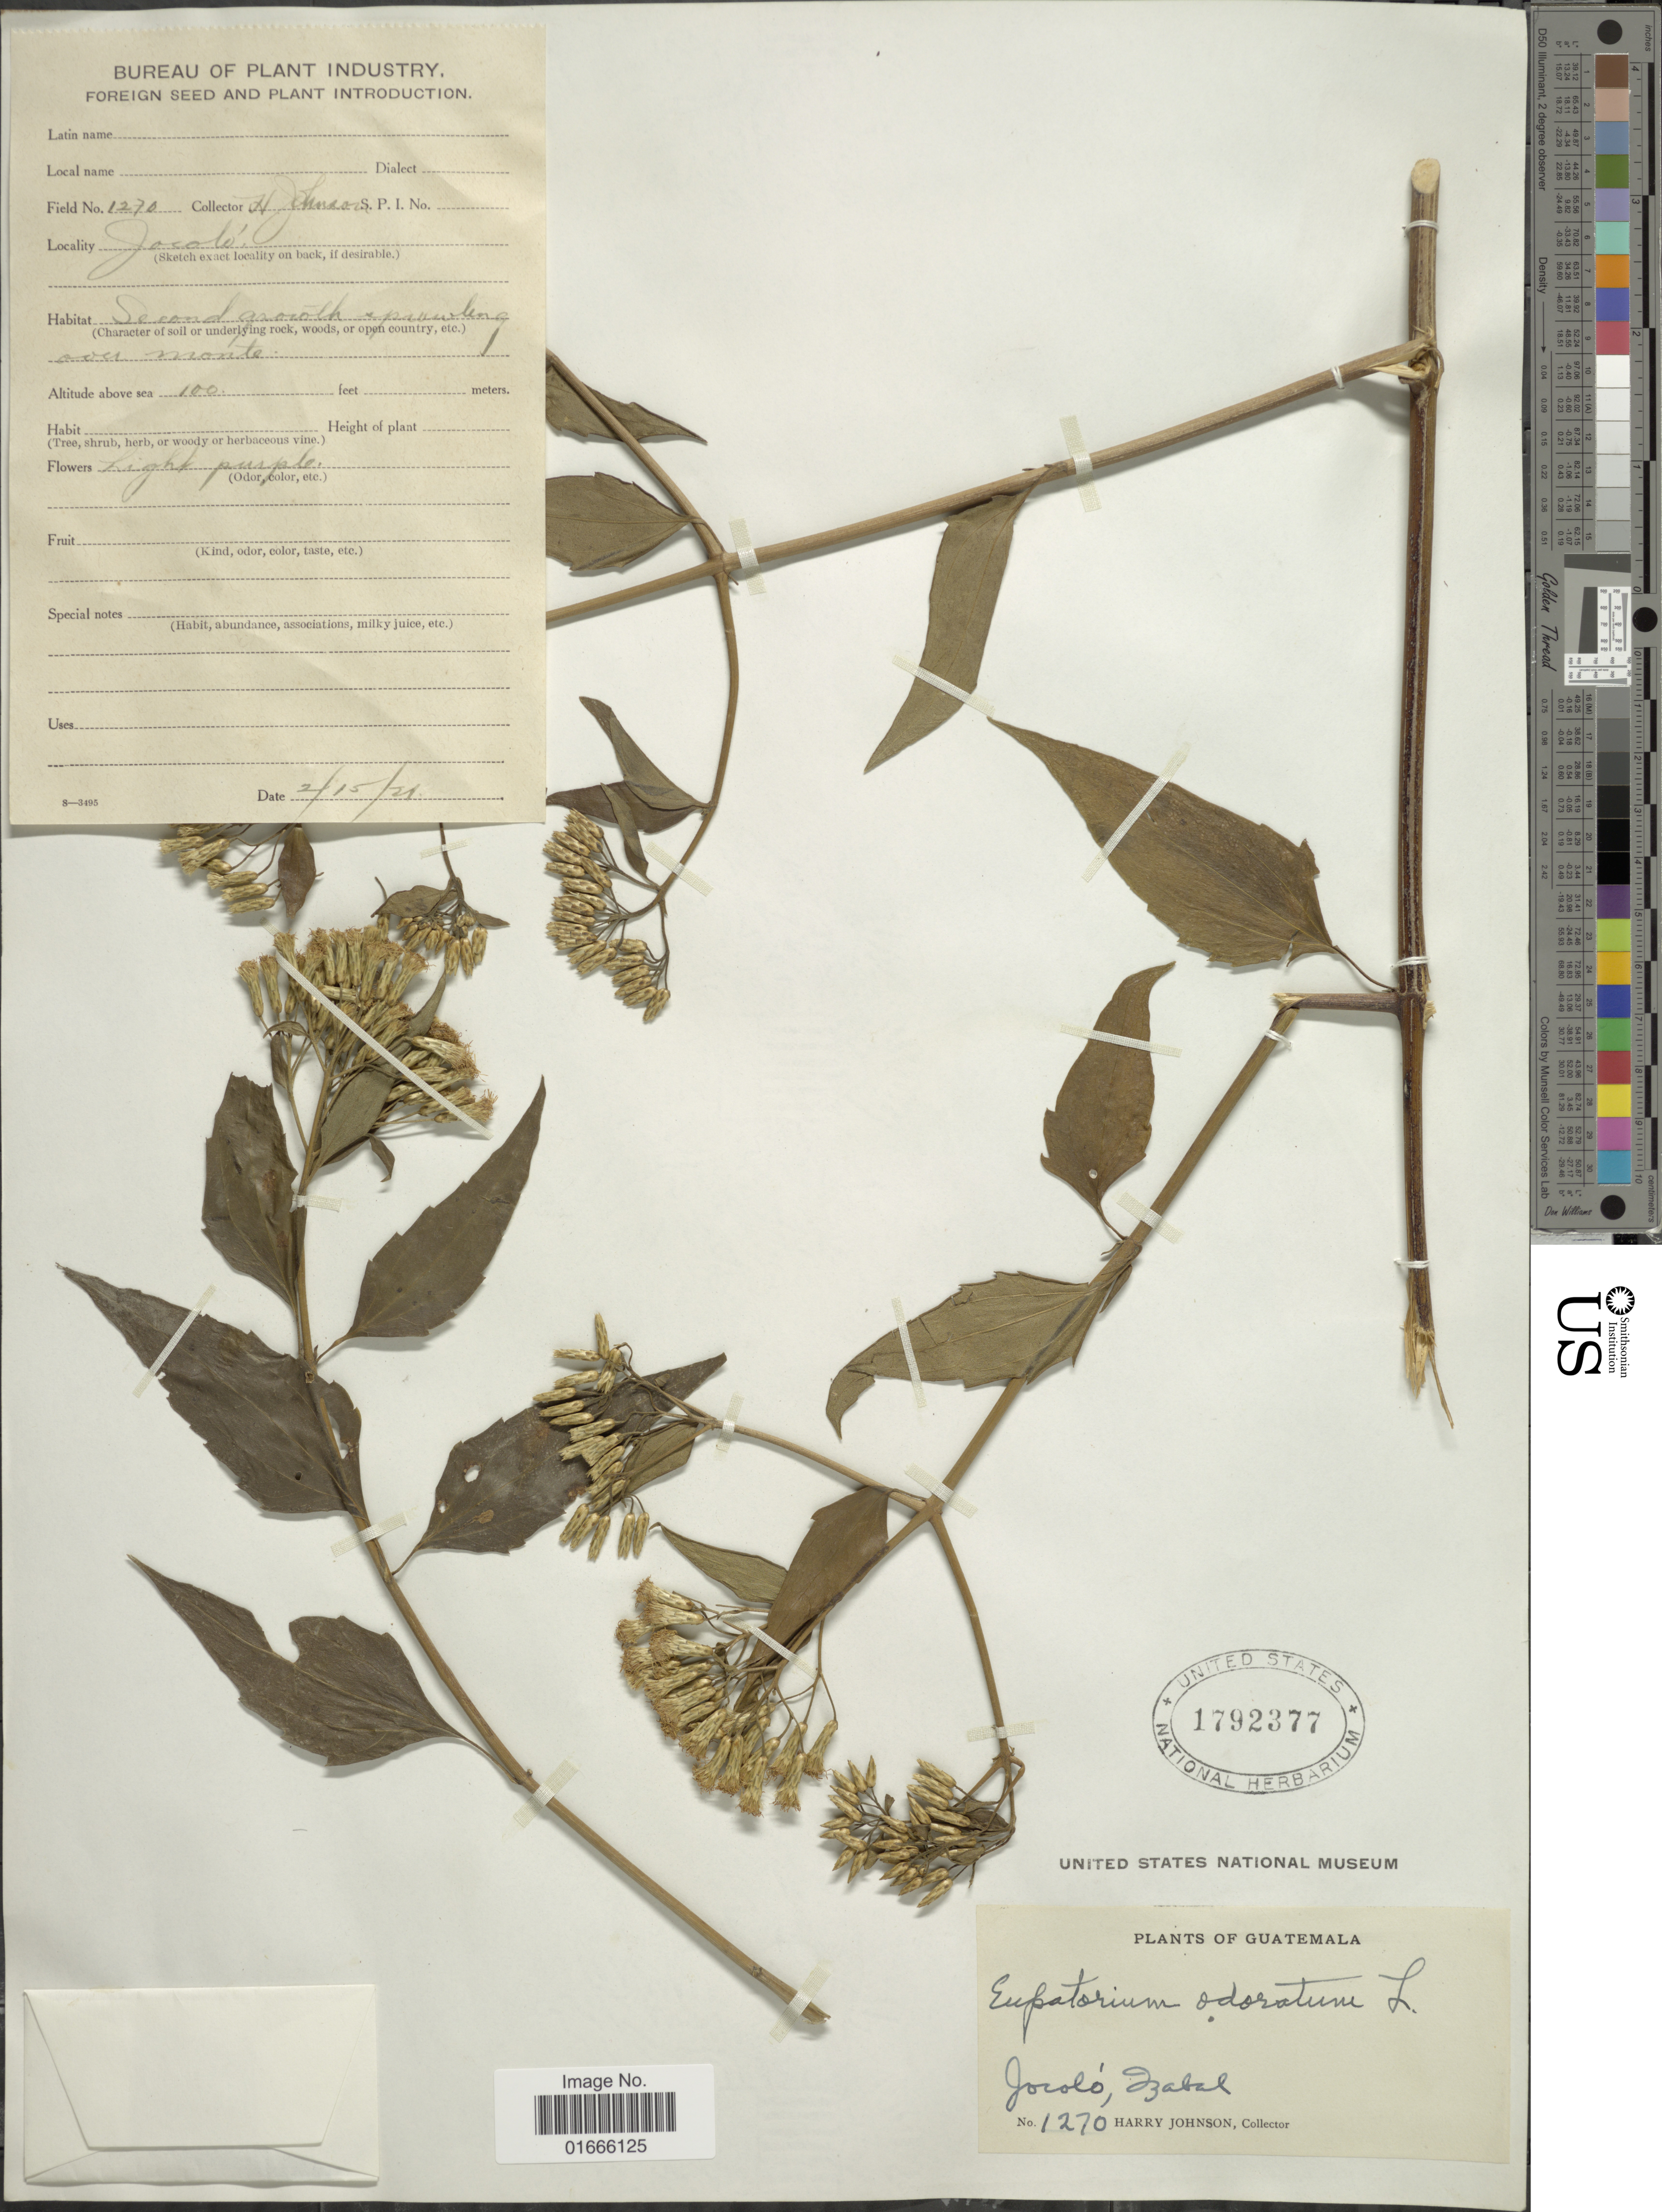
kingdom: Plantae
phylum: Tracheophyta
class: Magnoliopsida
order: Asterales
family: Asteraceae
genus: Chromolaena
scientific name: Chromolaena odorata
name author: (L.) R.M. King & H. Rob.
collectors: H. Johnson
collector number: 1270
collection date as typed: Transcribed d/m/y: 15/2/21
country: Guatemala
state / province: Izabal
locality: Jocolo, Izabal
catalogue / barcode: US 1792377